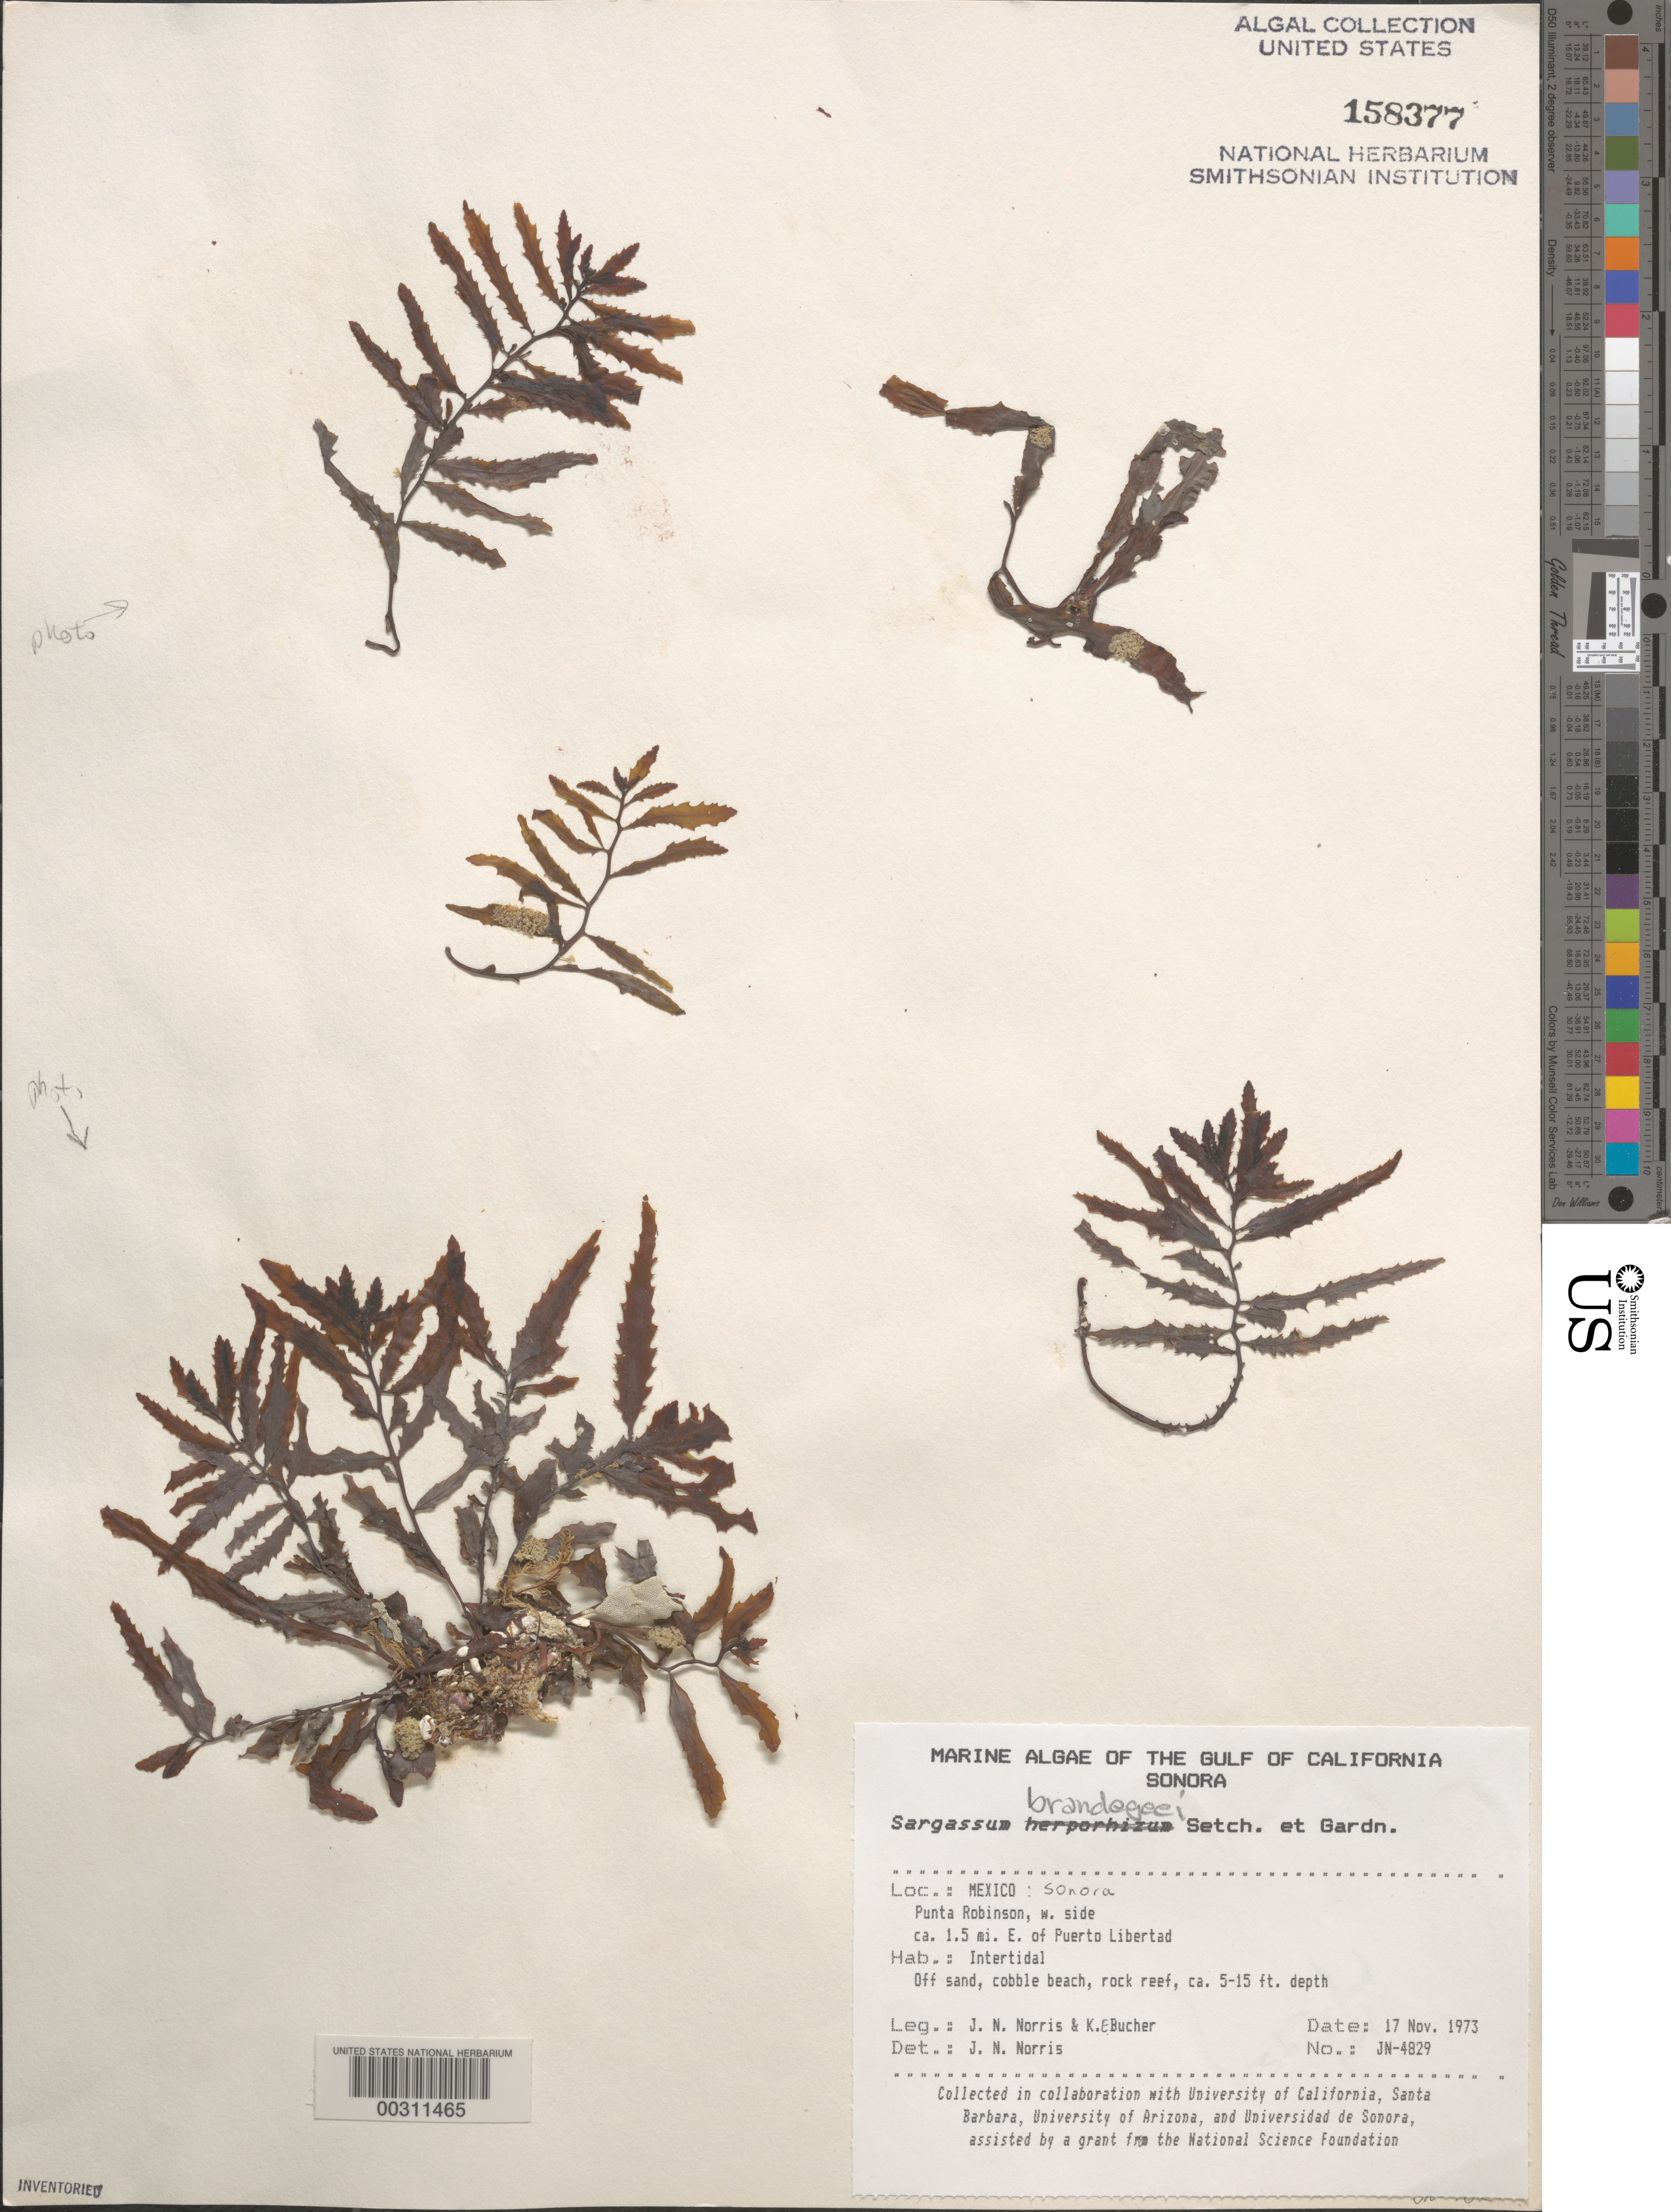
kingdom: Chromista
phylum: Ochrophyta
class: Phaeophyceae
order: Fucales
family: Sargassaceae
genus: Sargassum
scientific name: Sargassum herporhizum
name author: Setch. & N.L. Gardner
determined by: Norris, James N.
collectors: J. N. Norris & K. E. Bucher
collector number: JN-4829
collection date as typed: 17 Nov 1973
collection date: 1973-11-17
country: Mexico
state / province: Sonora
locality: Punta Robinson ca. 1.5 miles east of Puerto Libertad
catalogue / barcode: US 158377